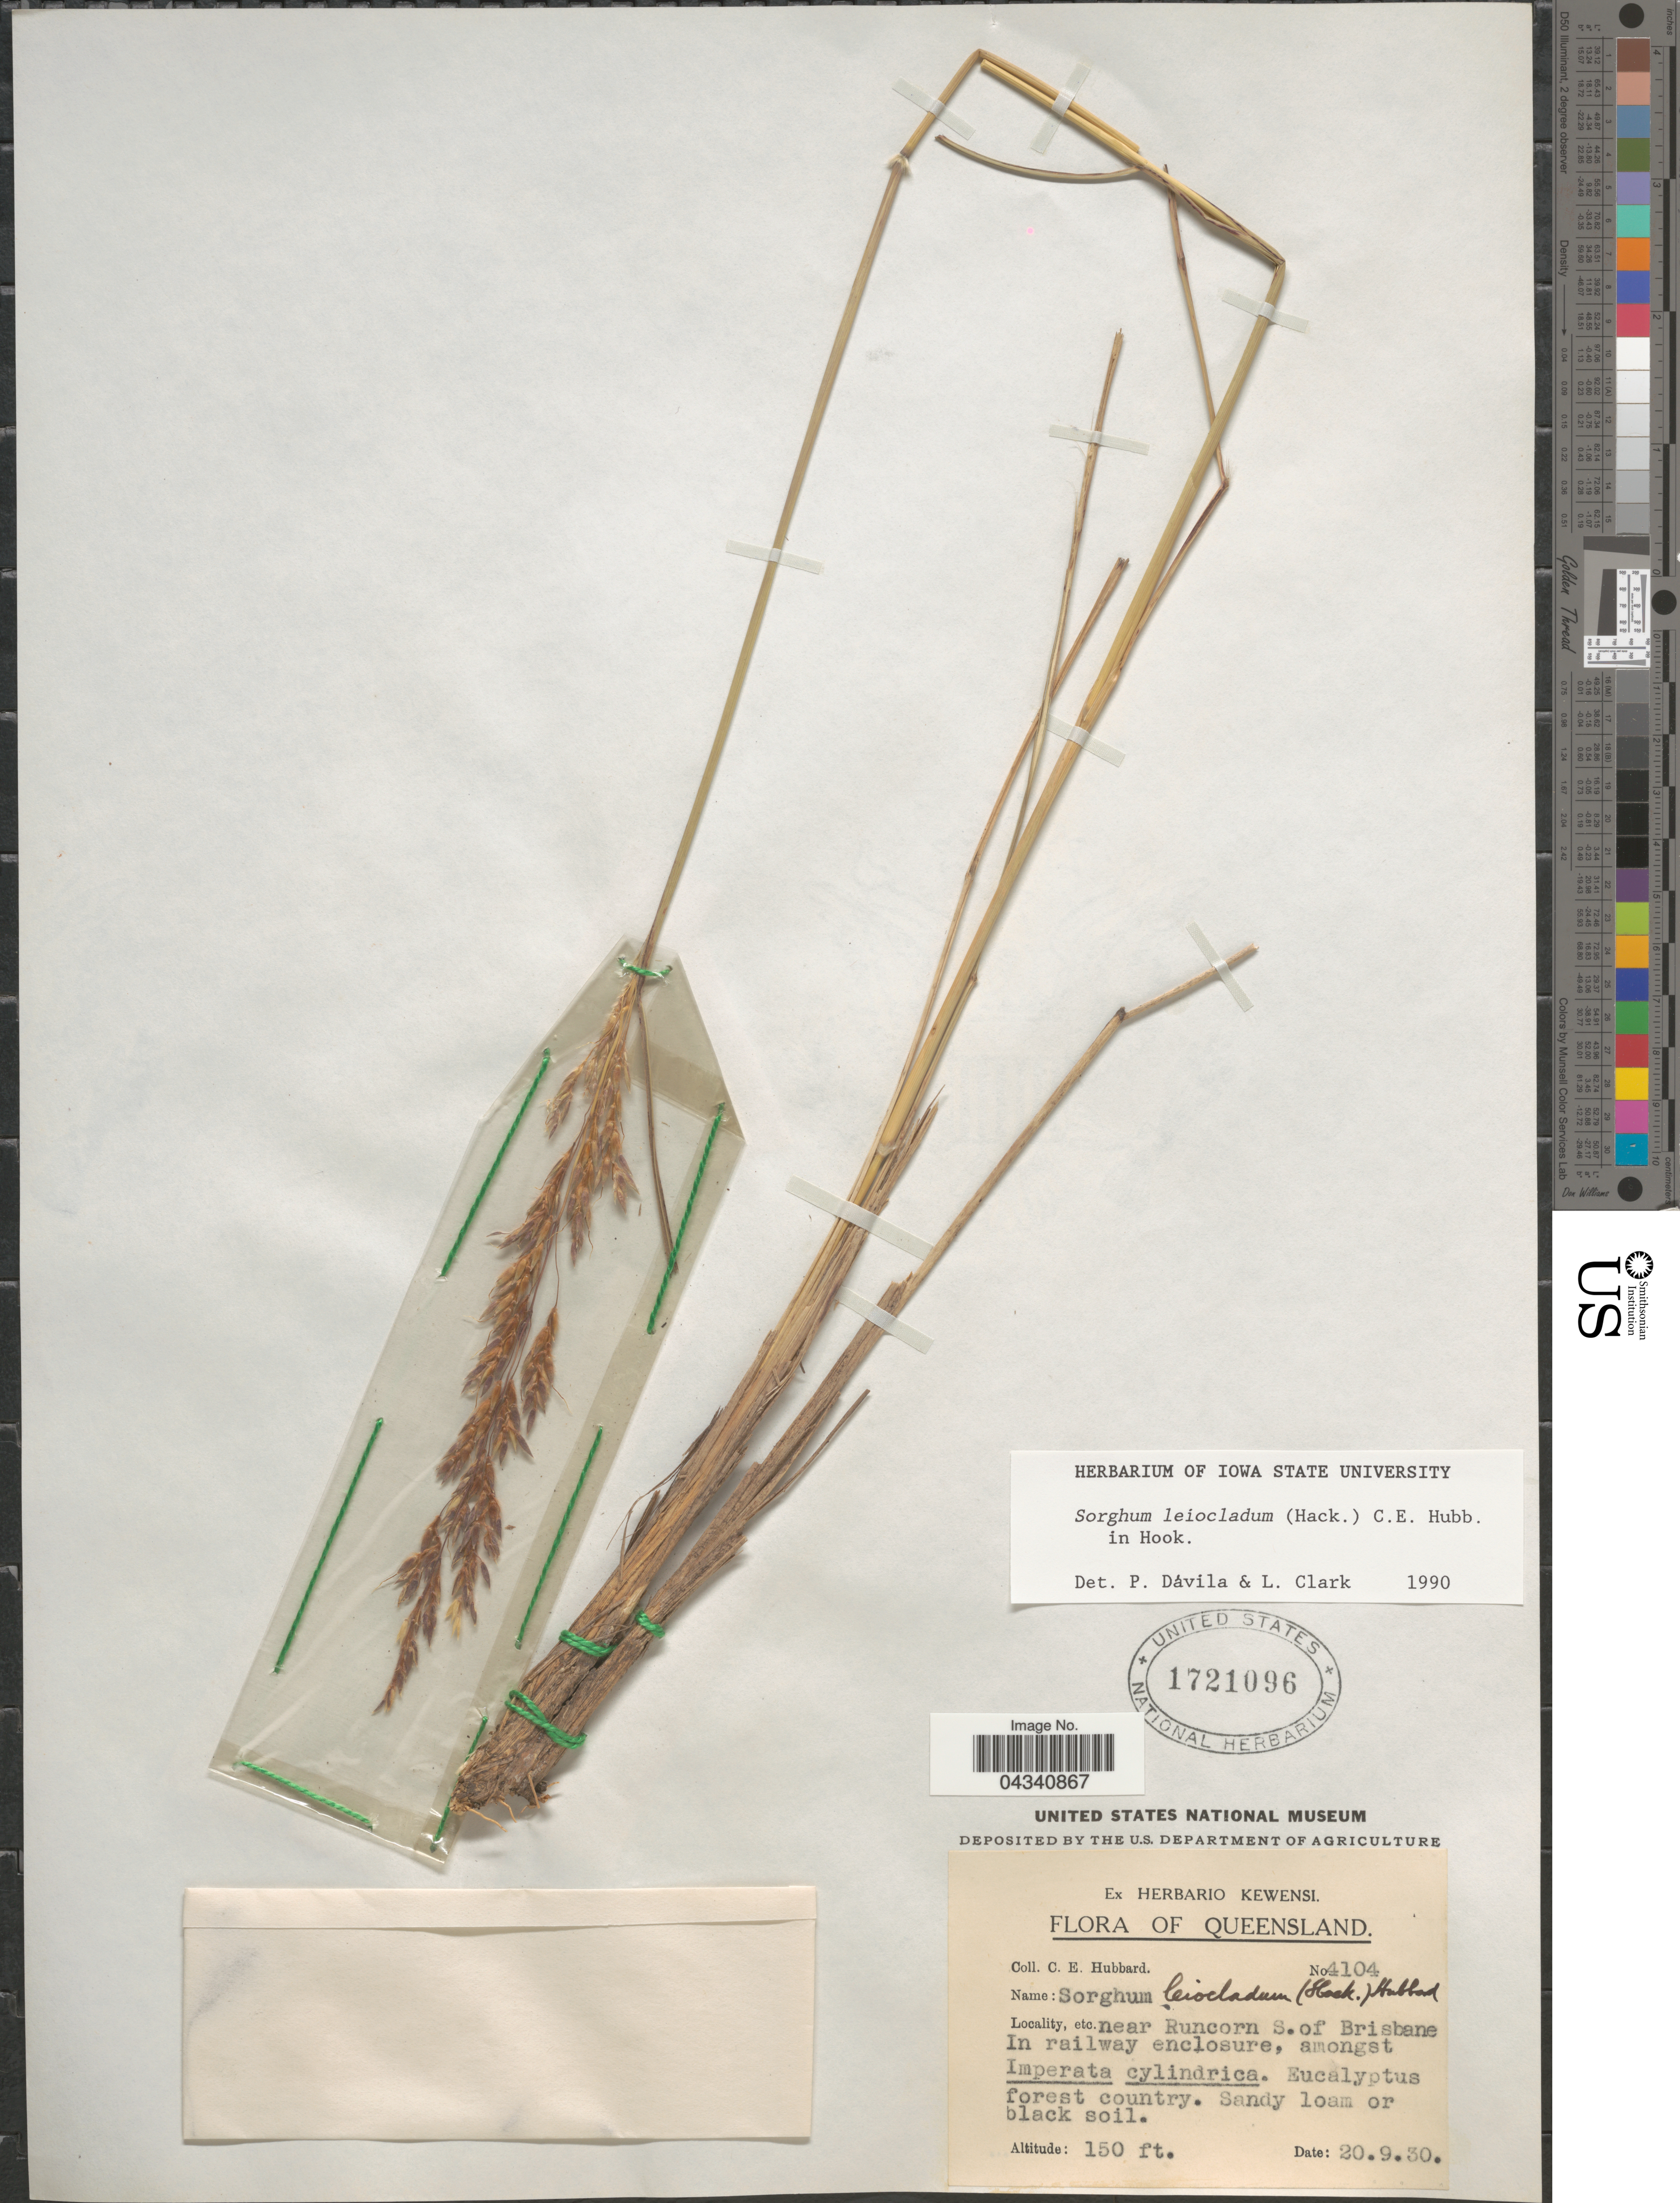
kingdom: Plantae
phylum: Tracheophyta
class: Liliopsida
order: Poales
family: Poaceae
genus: Sorghum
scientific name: Sorghum leiocladum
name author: (J. Hack.) C.E. Hubb.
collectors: C. E. Hubbard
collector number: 4104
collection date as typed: Transcribed d/m/y: 20/9/30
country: Australia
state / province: Queensland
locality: Near Runcorn S. of Brisbane. In railway enclosure.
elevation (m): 46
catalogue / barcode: US 1721096